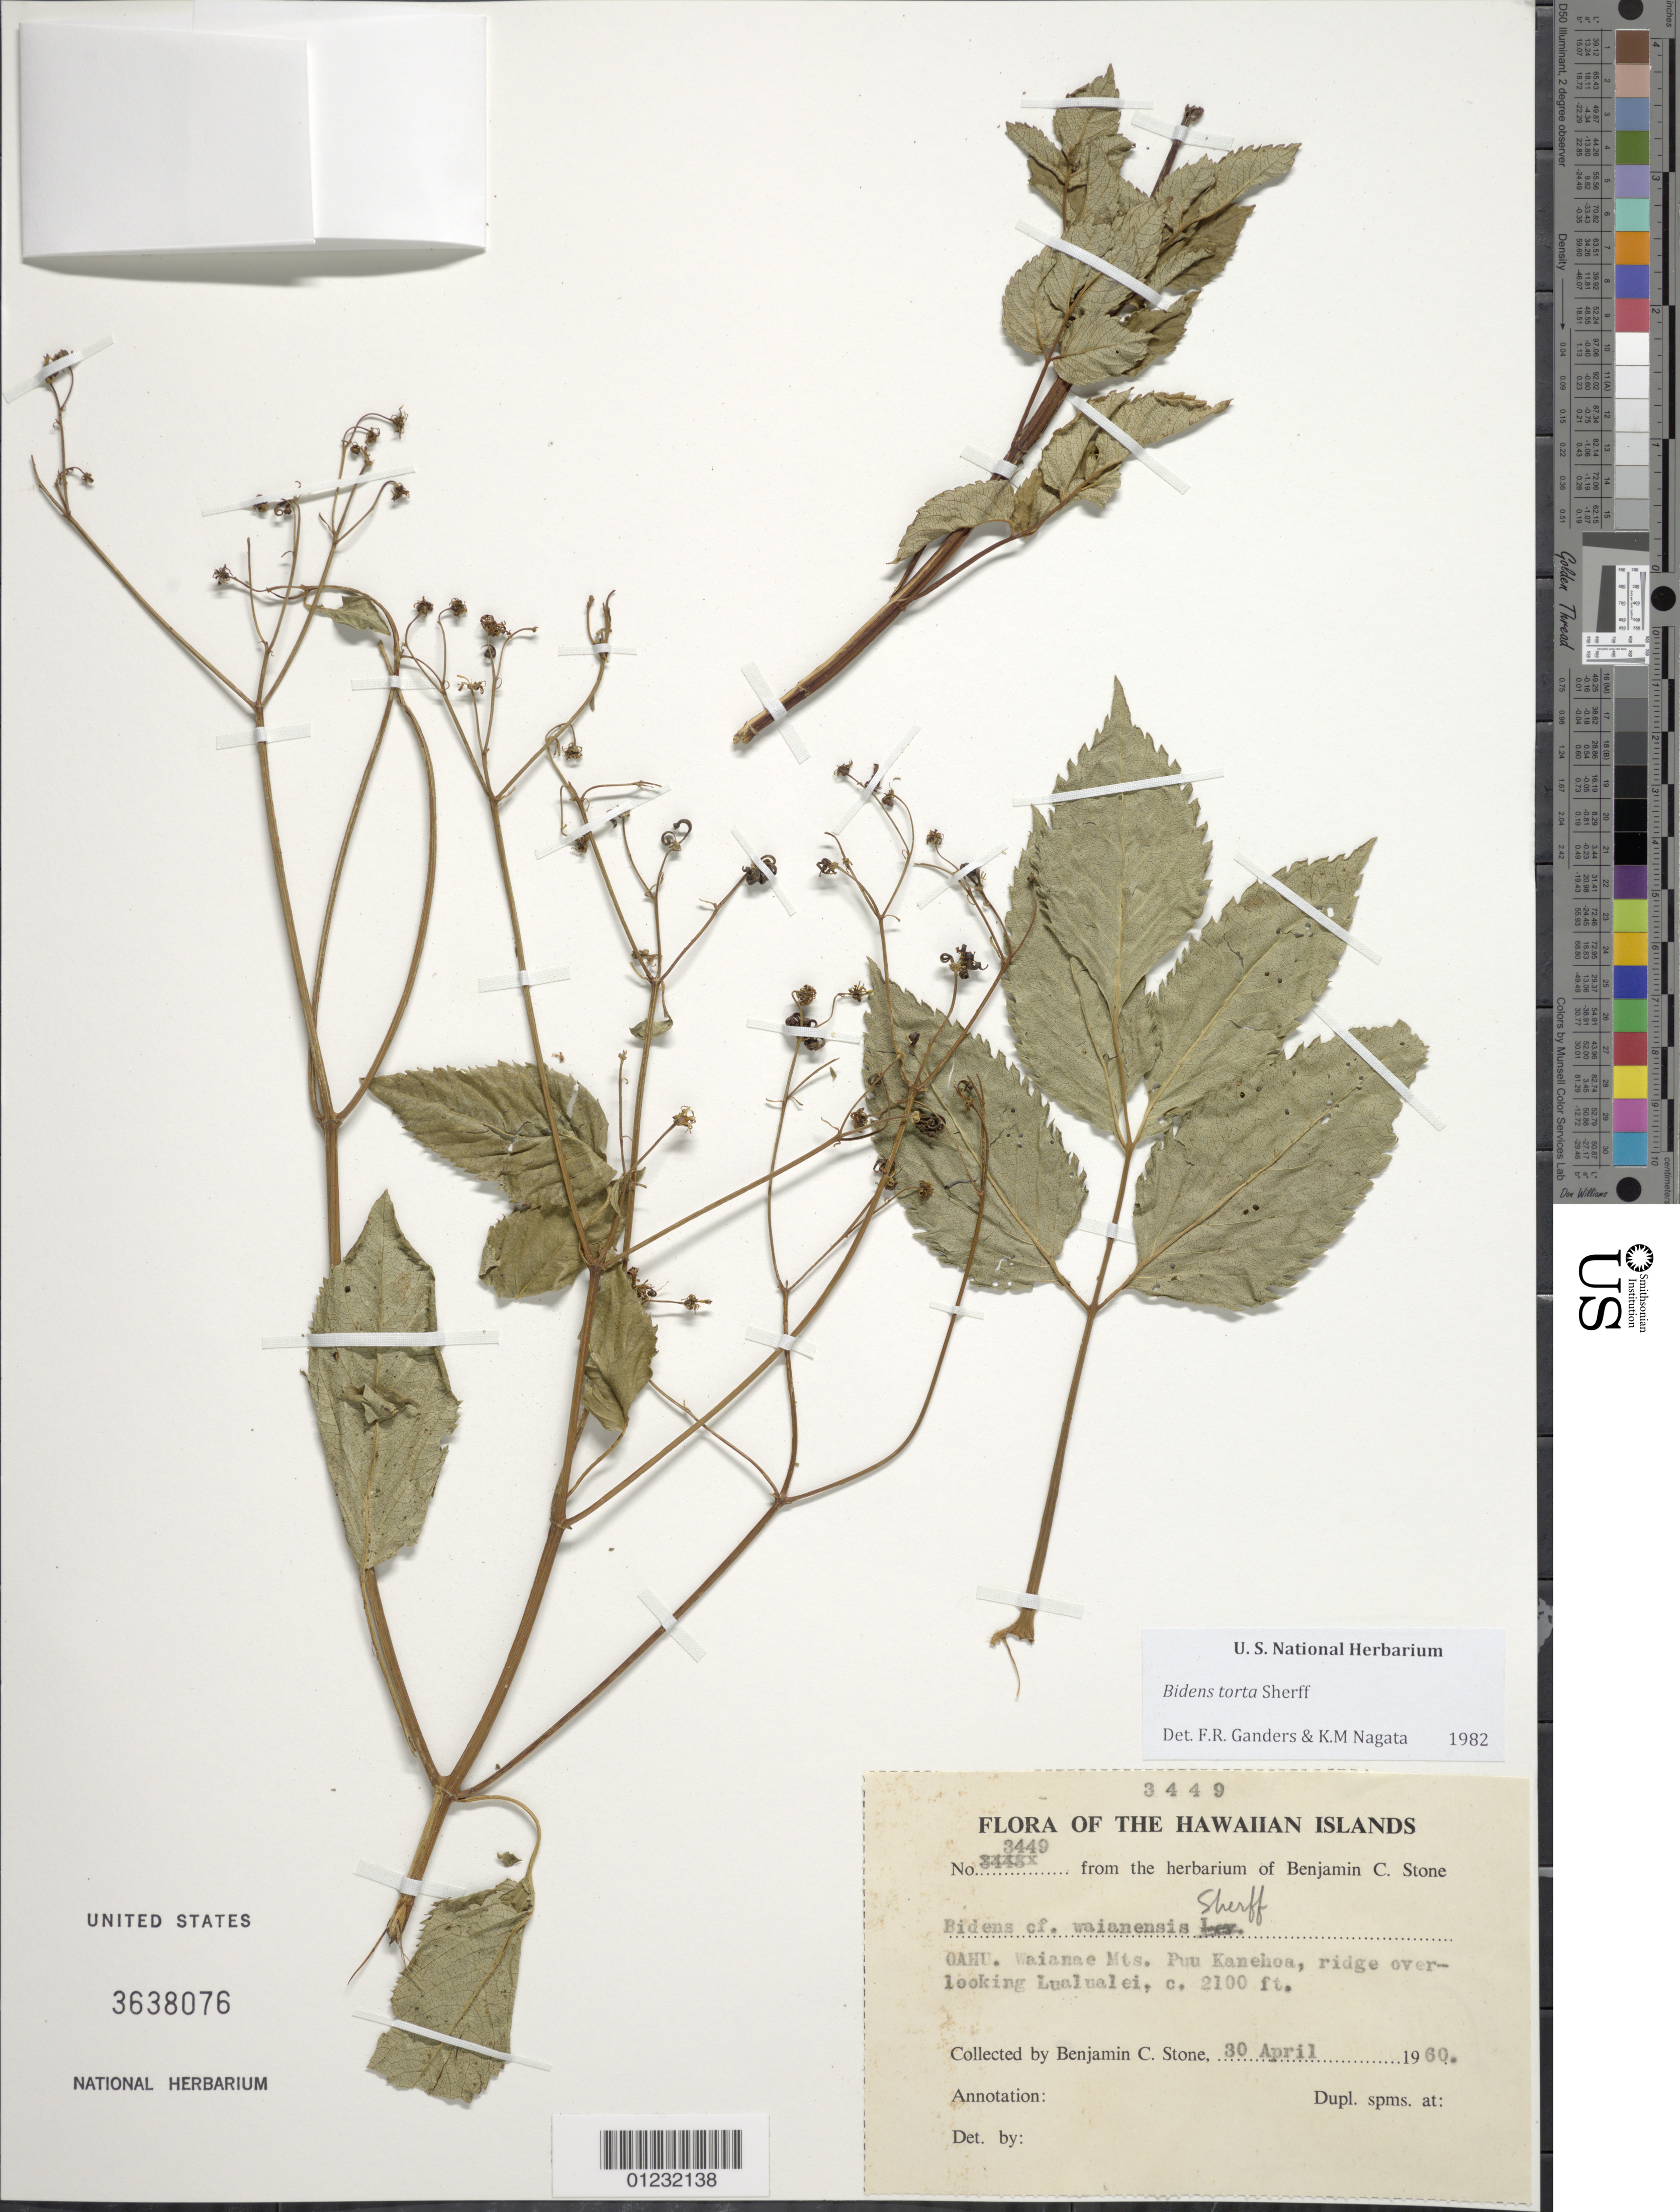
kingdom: Plantae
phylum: Tracheophyta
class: Magnoliopsida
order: Asterales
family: Asteraceae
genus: Bidens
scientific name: Bidens torta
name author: Sherff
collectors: B. C. Stone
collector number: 3449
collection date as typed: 30 Apr 1960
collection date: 1960-04-30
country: United States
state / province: Hawaii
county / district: Honolulu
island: Oahu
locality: Waianae Mts., Puu Kanehoa, ridge over-looking Lualualei.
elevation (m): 640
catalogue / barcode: US 3638076